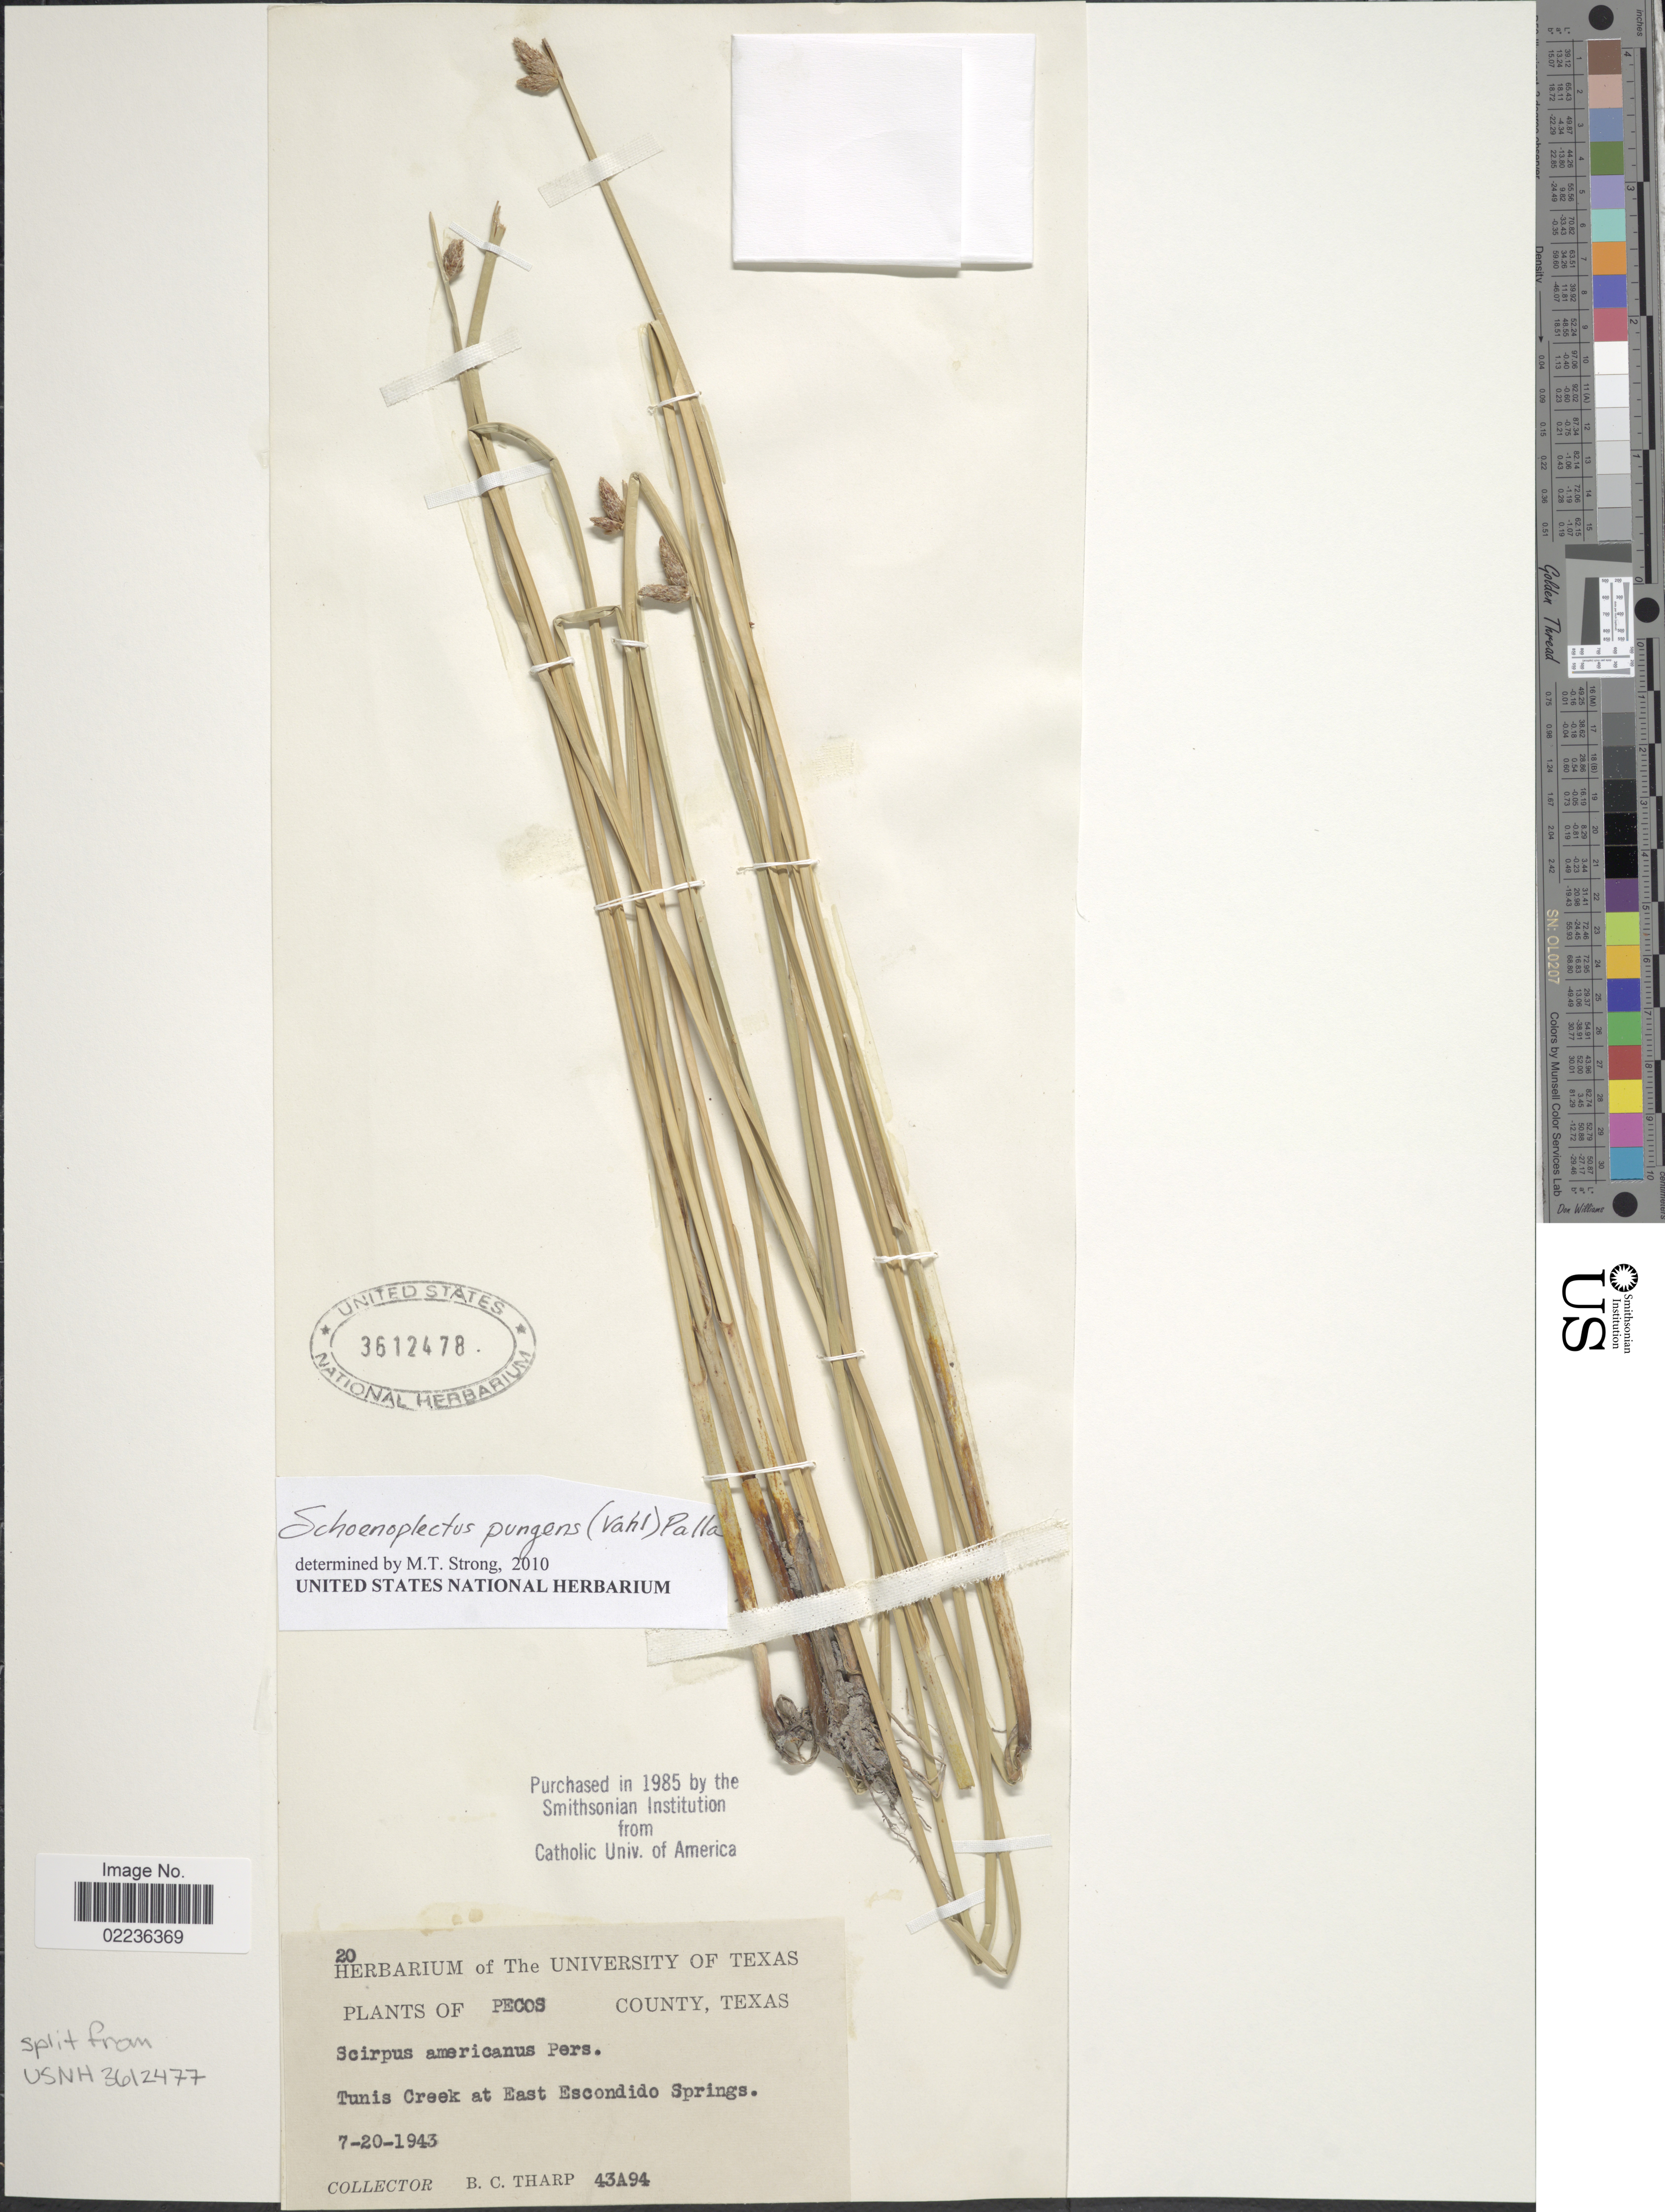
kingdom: Plantae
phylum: Tracheophyta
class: Liliopsida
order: Poales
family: Cyperaceae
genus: Schoenoplectus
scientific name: Schoenoplectus pungens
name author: (Vahl) Palla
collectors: B. C. Tharp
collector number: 43A94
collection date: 1943-07-20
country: United States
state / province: Texas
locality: Pecos County, Tunis Creek at East Escondido Springs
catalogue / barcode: US 3612478